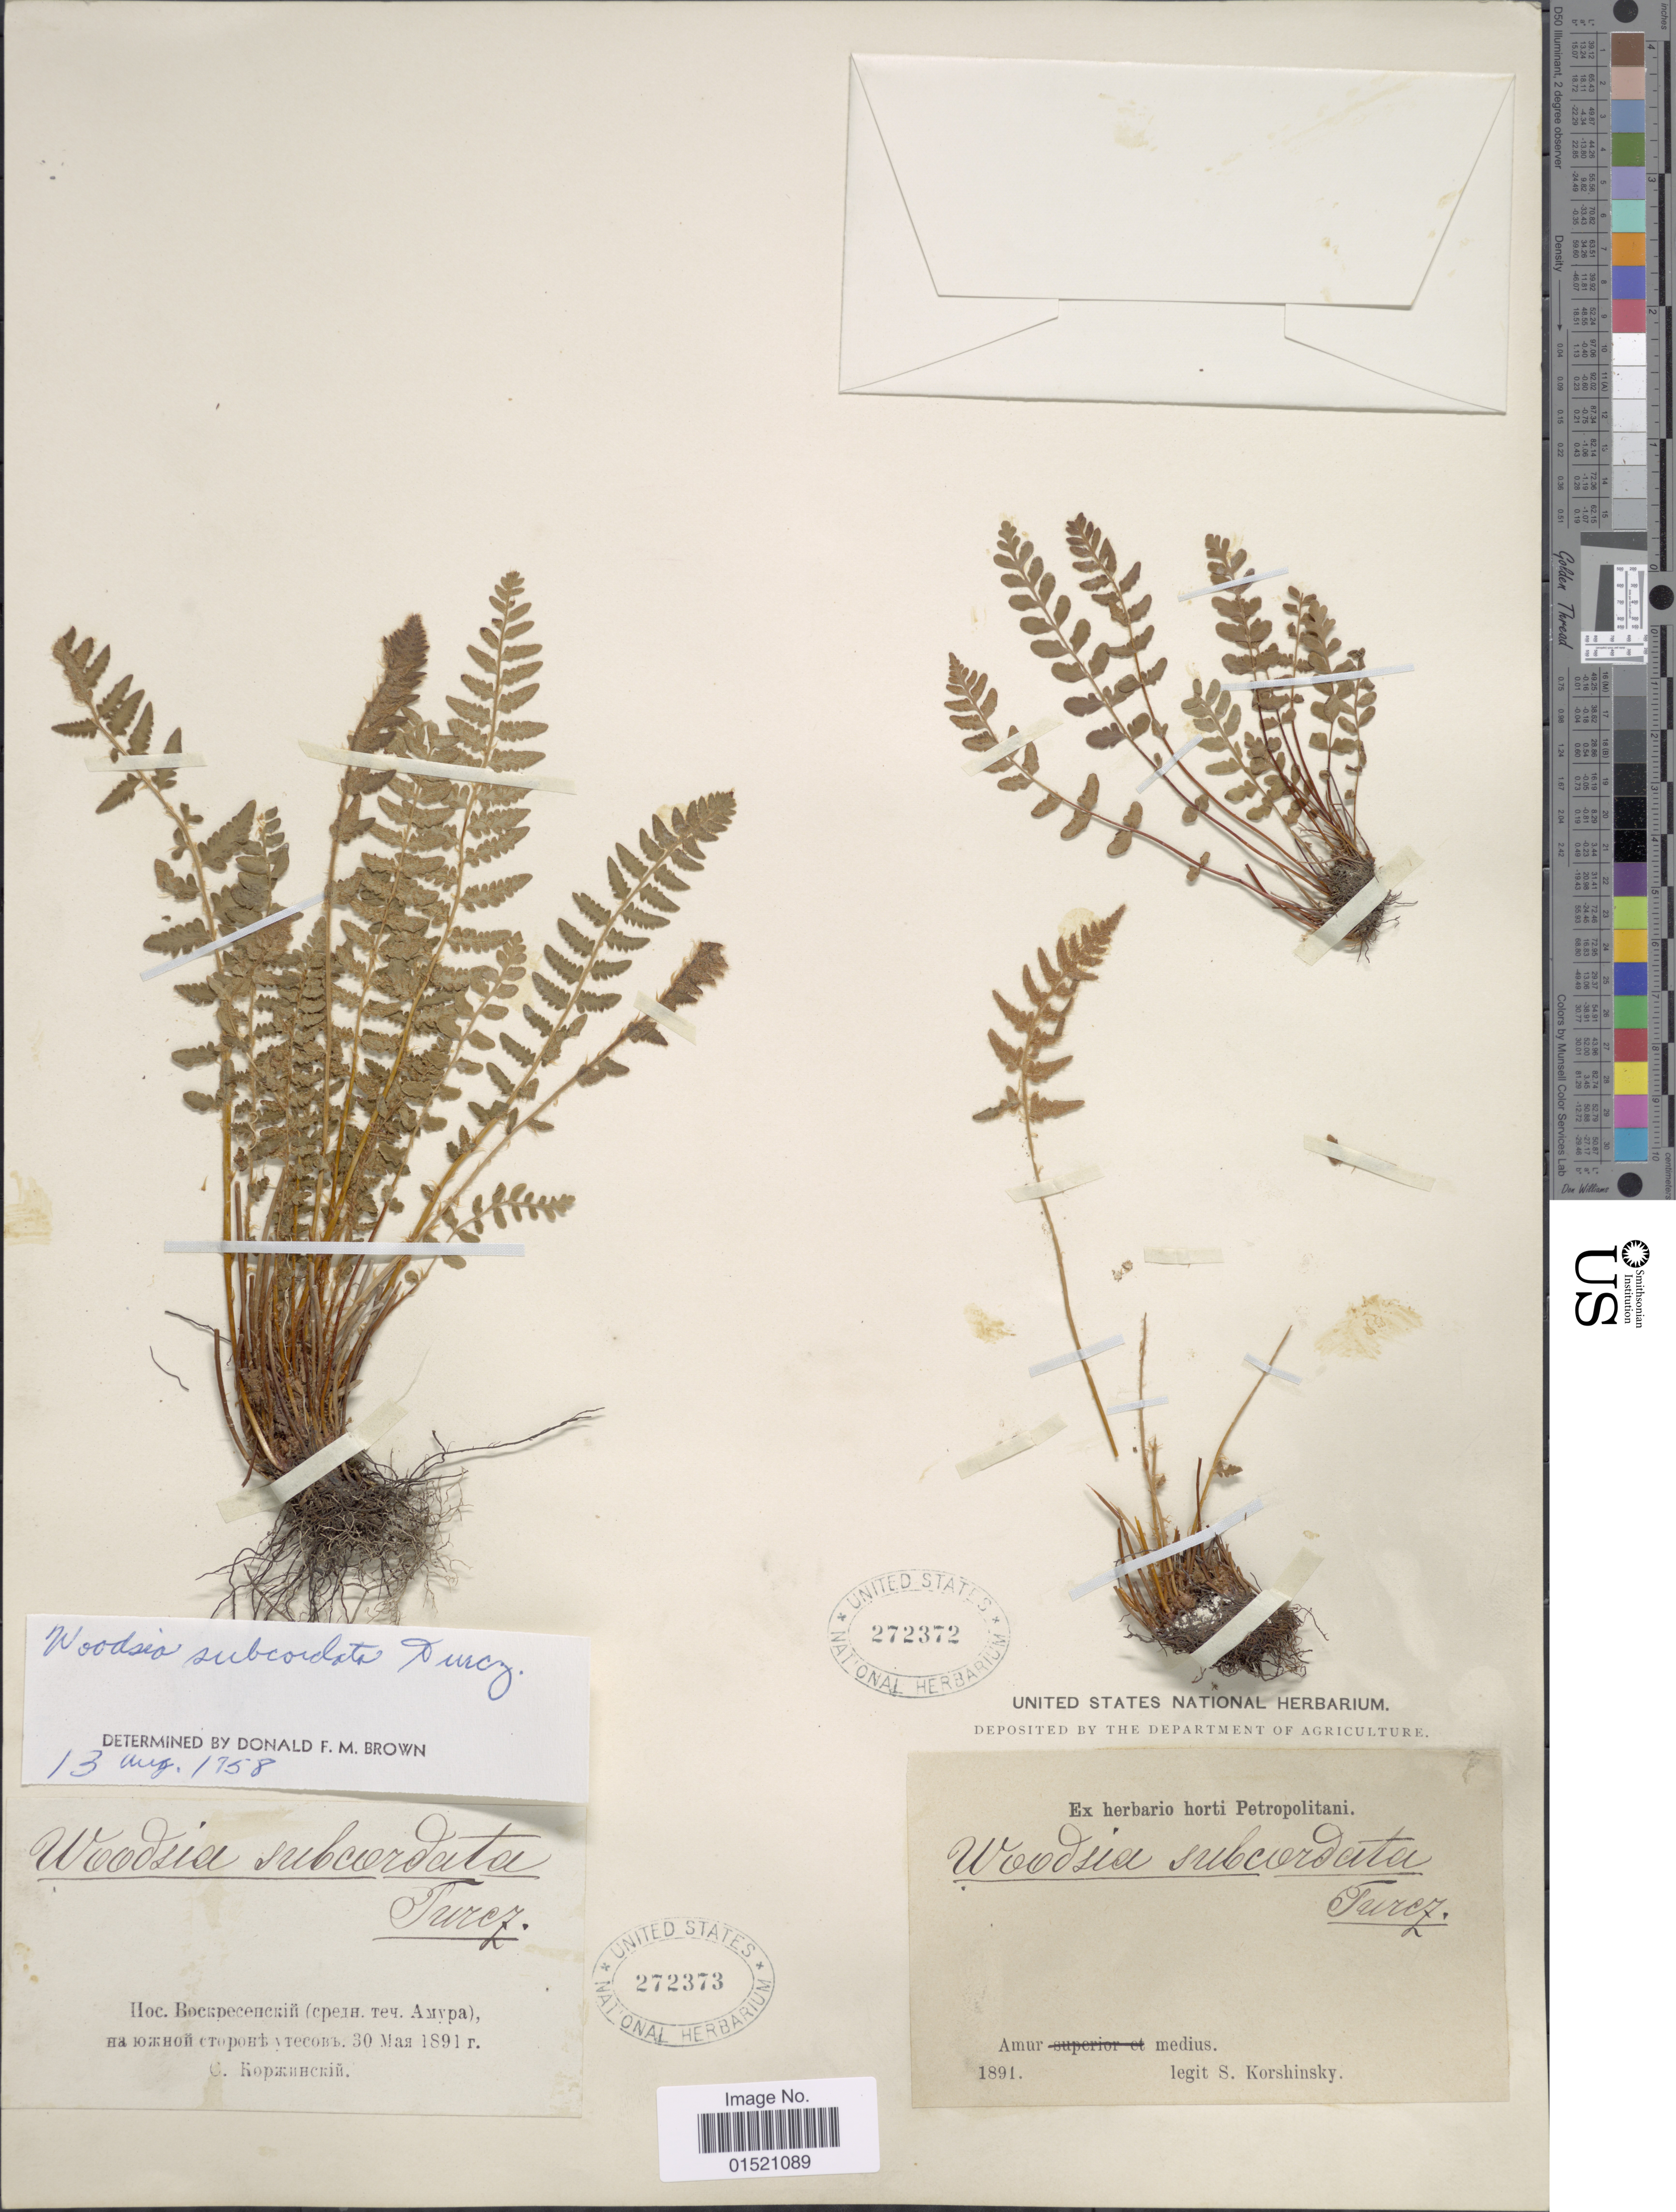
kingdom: Plantae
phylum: Tracheophyta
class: Polypodiopsida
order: Polypodiales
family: Woodsiaceae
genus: Woodsia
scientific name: Woodsia subcordata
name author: Turcz.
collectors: S. I. Korshinsky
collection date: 1891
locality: Amur medius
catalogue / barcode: US 272372-2